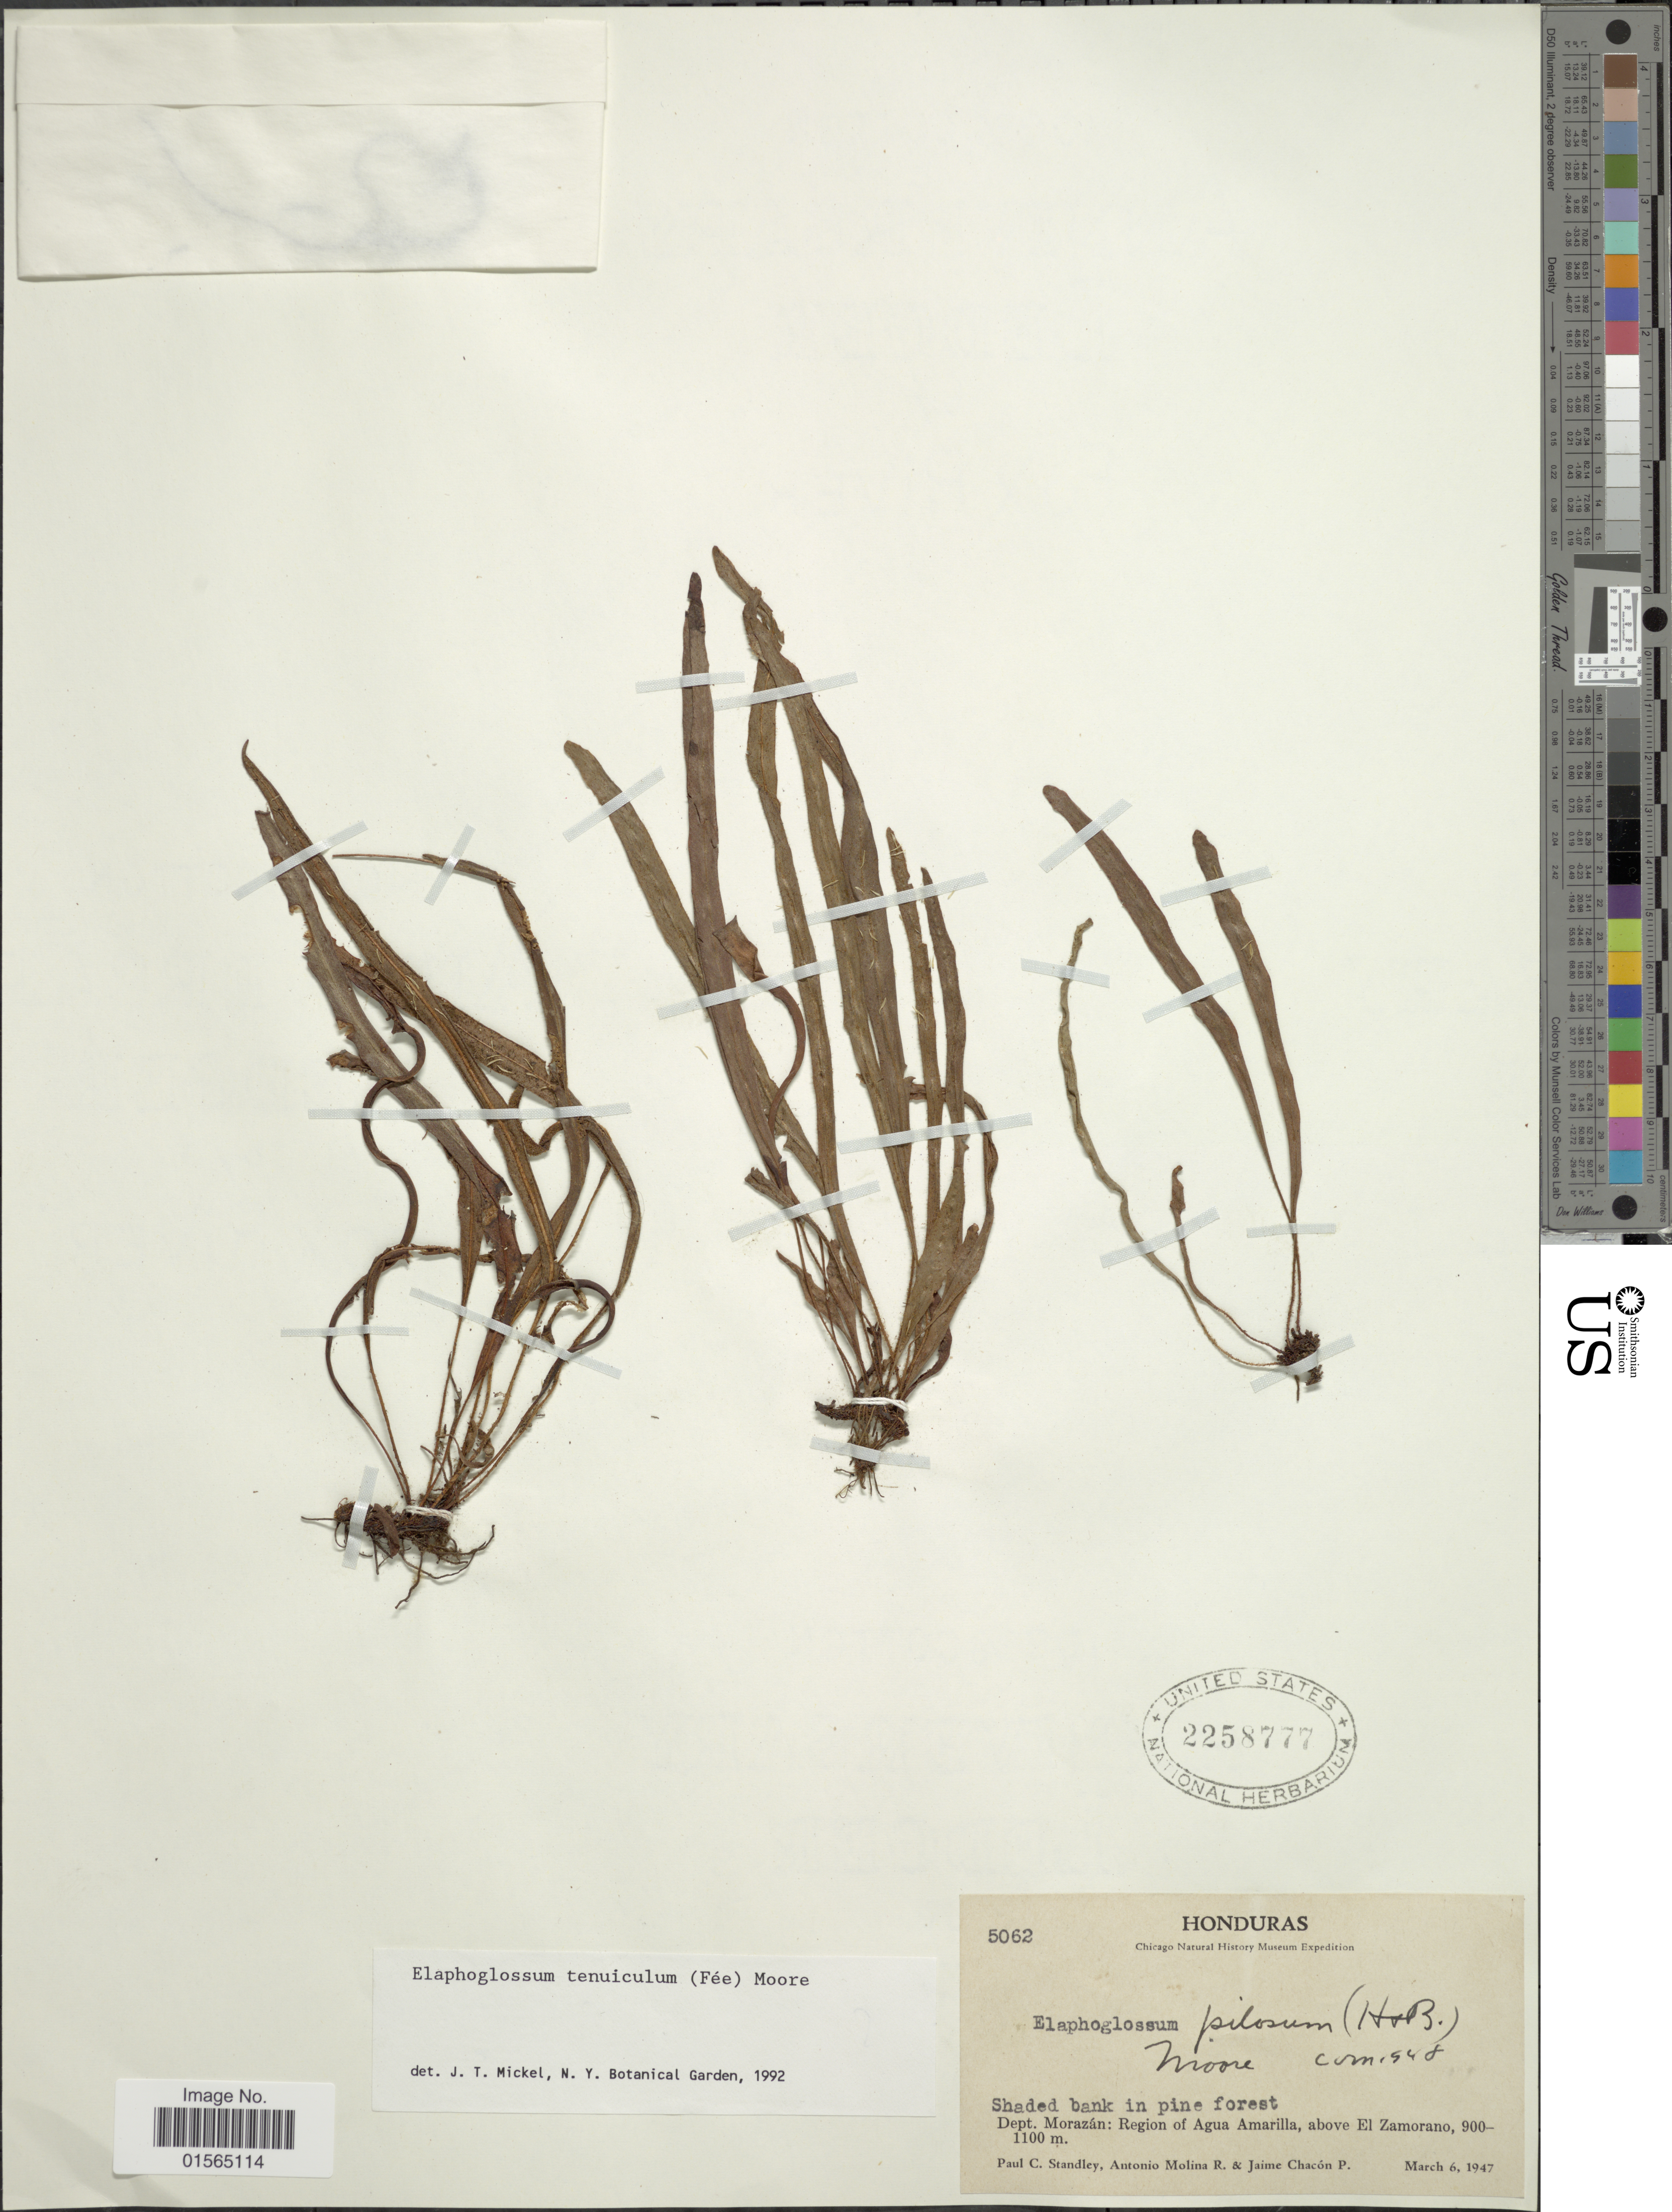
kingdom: Plantae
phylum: Tracheophyta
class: Polypodiopsida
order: Polypodiales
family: Dryopteridaceae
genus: Elaphoglossum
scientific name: Elaphoglossum tenuiculum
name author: (Fée) Baker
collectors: P. C. Standley, A. Molina R. & J. Chacon P.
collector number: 5062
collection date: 1947-03-06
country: Honduras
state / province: Fco. Morazán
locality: Region of Agua Amarilla, above El Zamorano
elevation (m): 900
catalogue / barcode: US 2258777